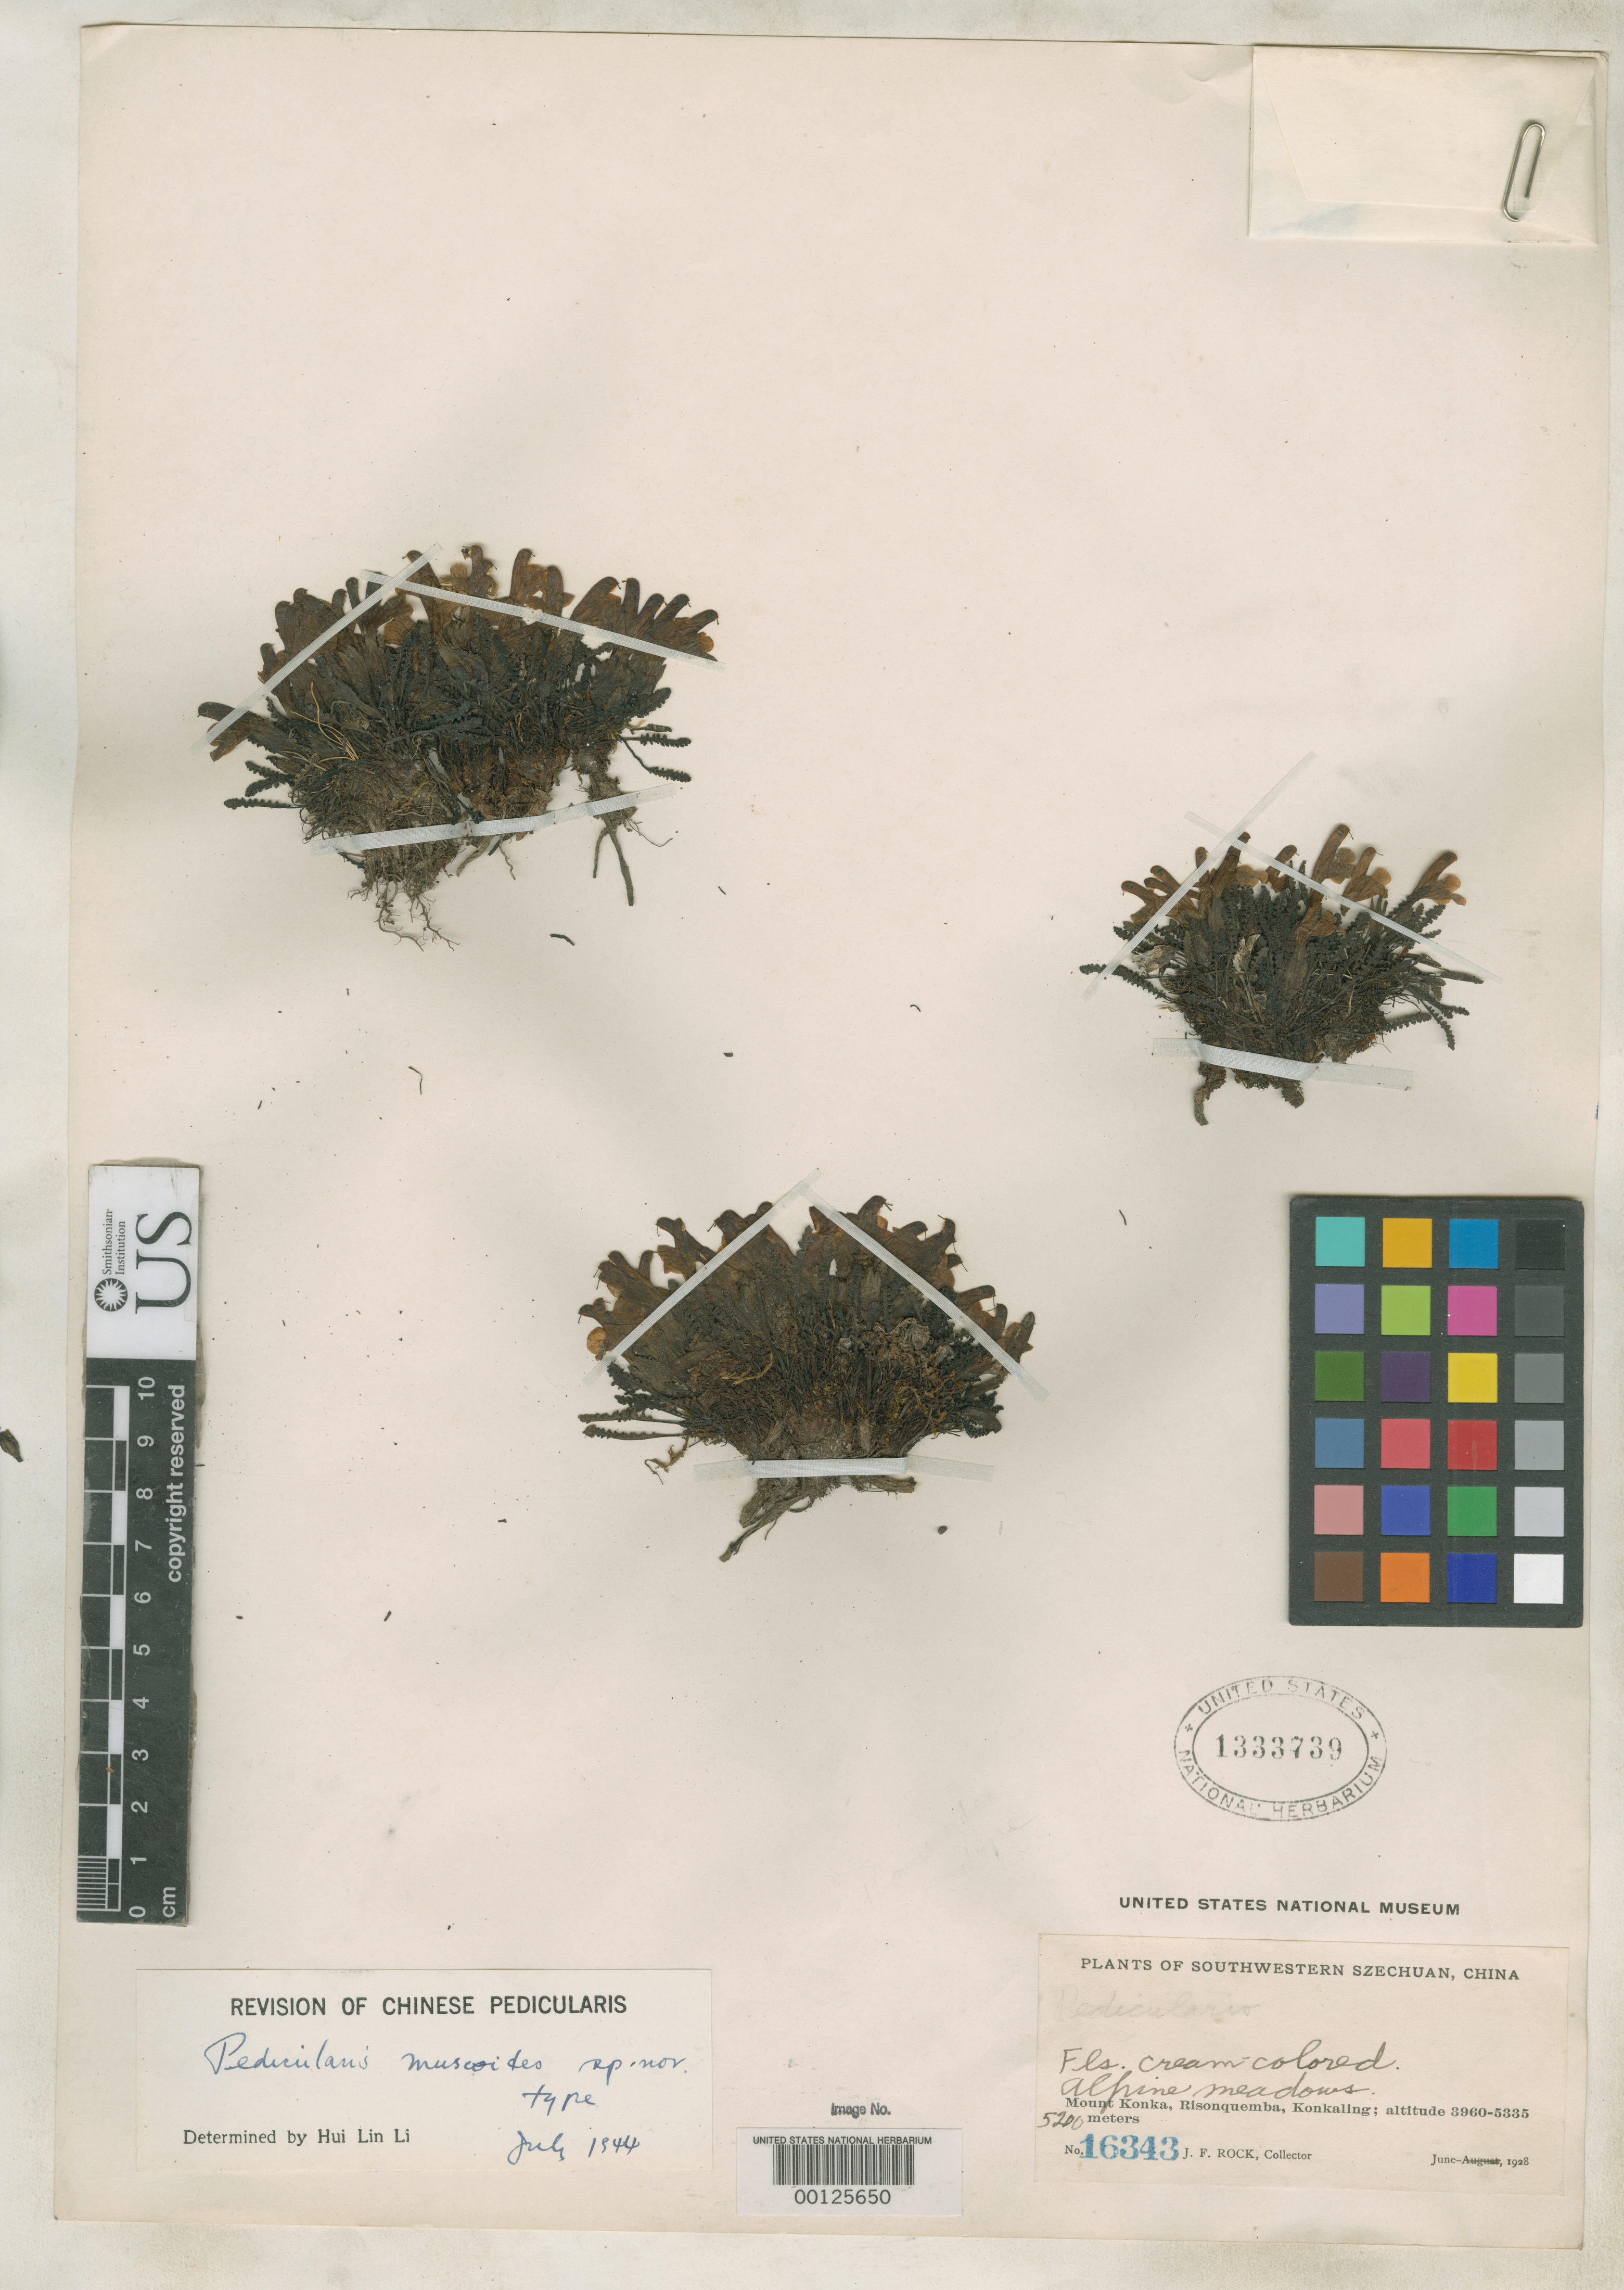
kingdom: Plantae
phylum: Tracheophyta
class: Magnoliopsida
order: Lamiales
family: Orobanchaceae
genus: Pedicularis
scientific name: Pedicularis muscoides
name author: H.L. Li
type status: Isotype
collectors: J. F. Rock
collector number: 16343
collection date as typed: Jun 1928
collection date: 1928-06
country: China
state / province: Sichuan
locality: Mount Konka.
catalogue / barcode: US 1333739